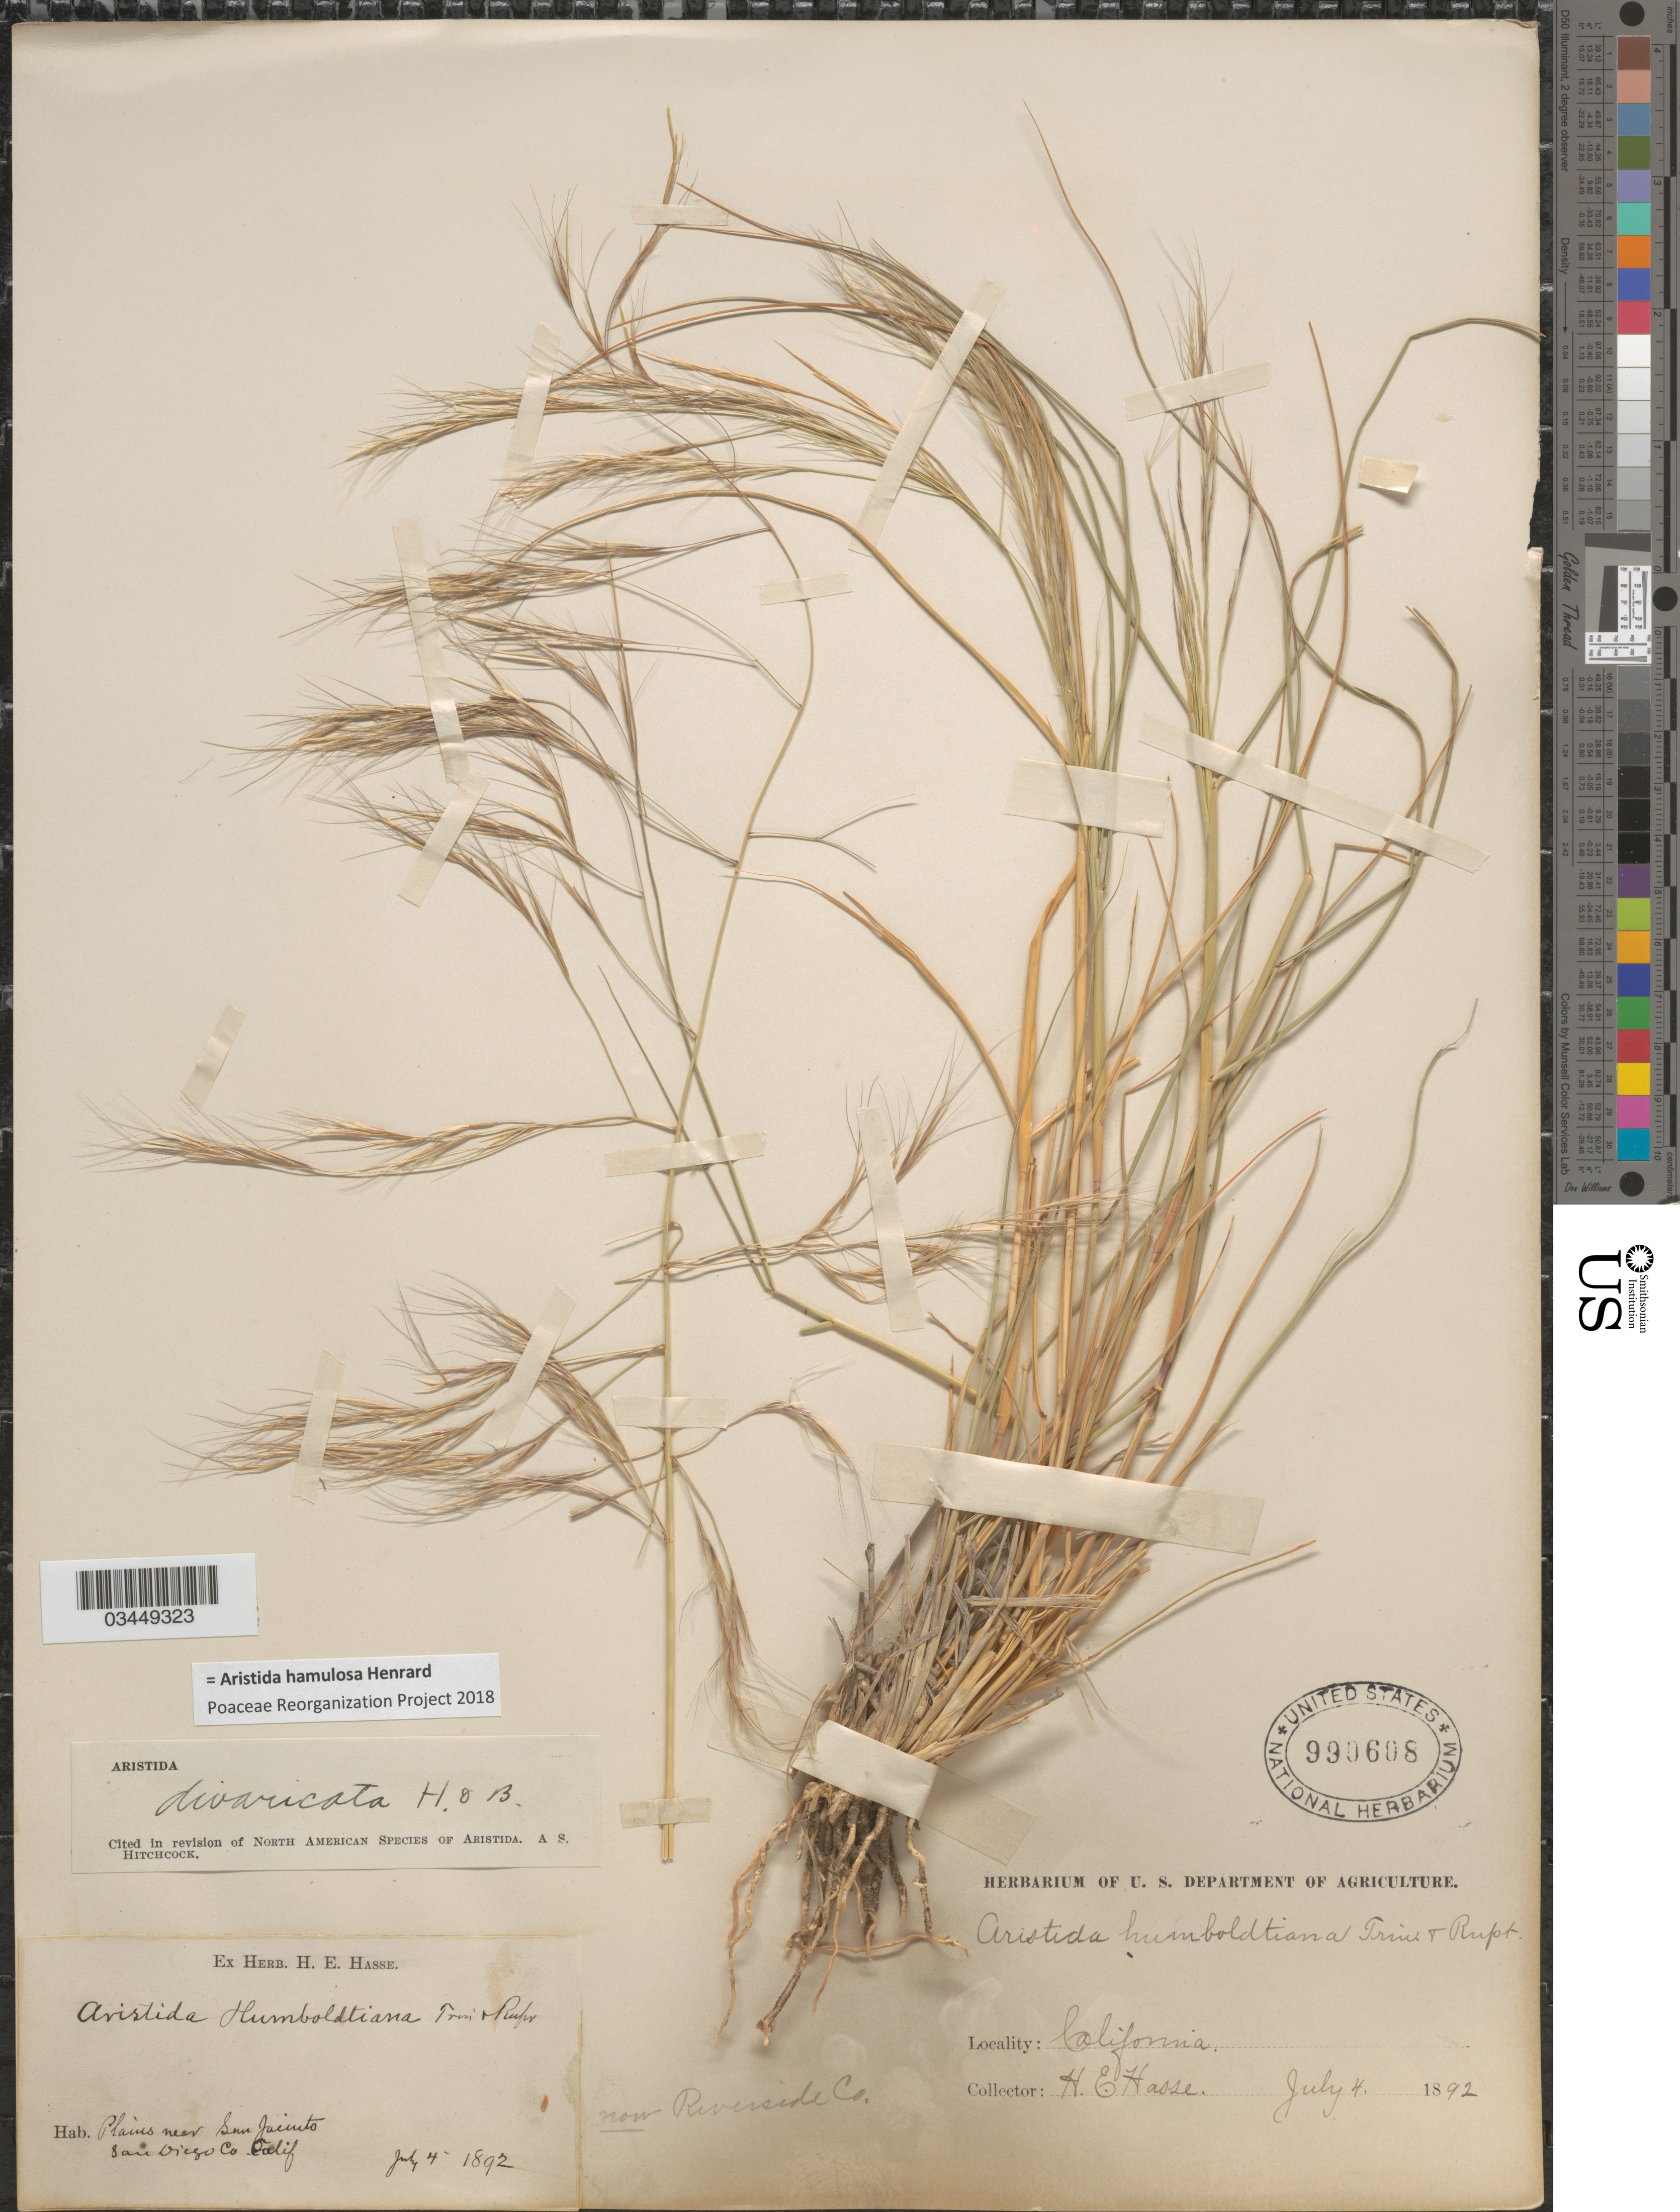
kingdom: Plantae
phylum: Tracheophyta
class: Liliopsida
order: Poales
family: Poaceae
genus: Aristida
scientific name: Aristida hamulosa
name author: Henr.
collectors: H. E. Hasse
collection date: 1892-07-04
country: United States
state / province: California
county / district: San Diego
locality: Plains near San Jacinto. San Diego Co. Now Riverside Co.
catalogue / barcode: US 990608